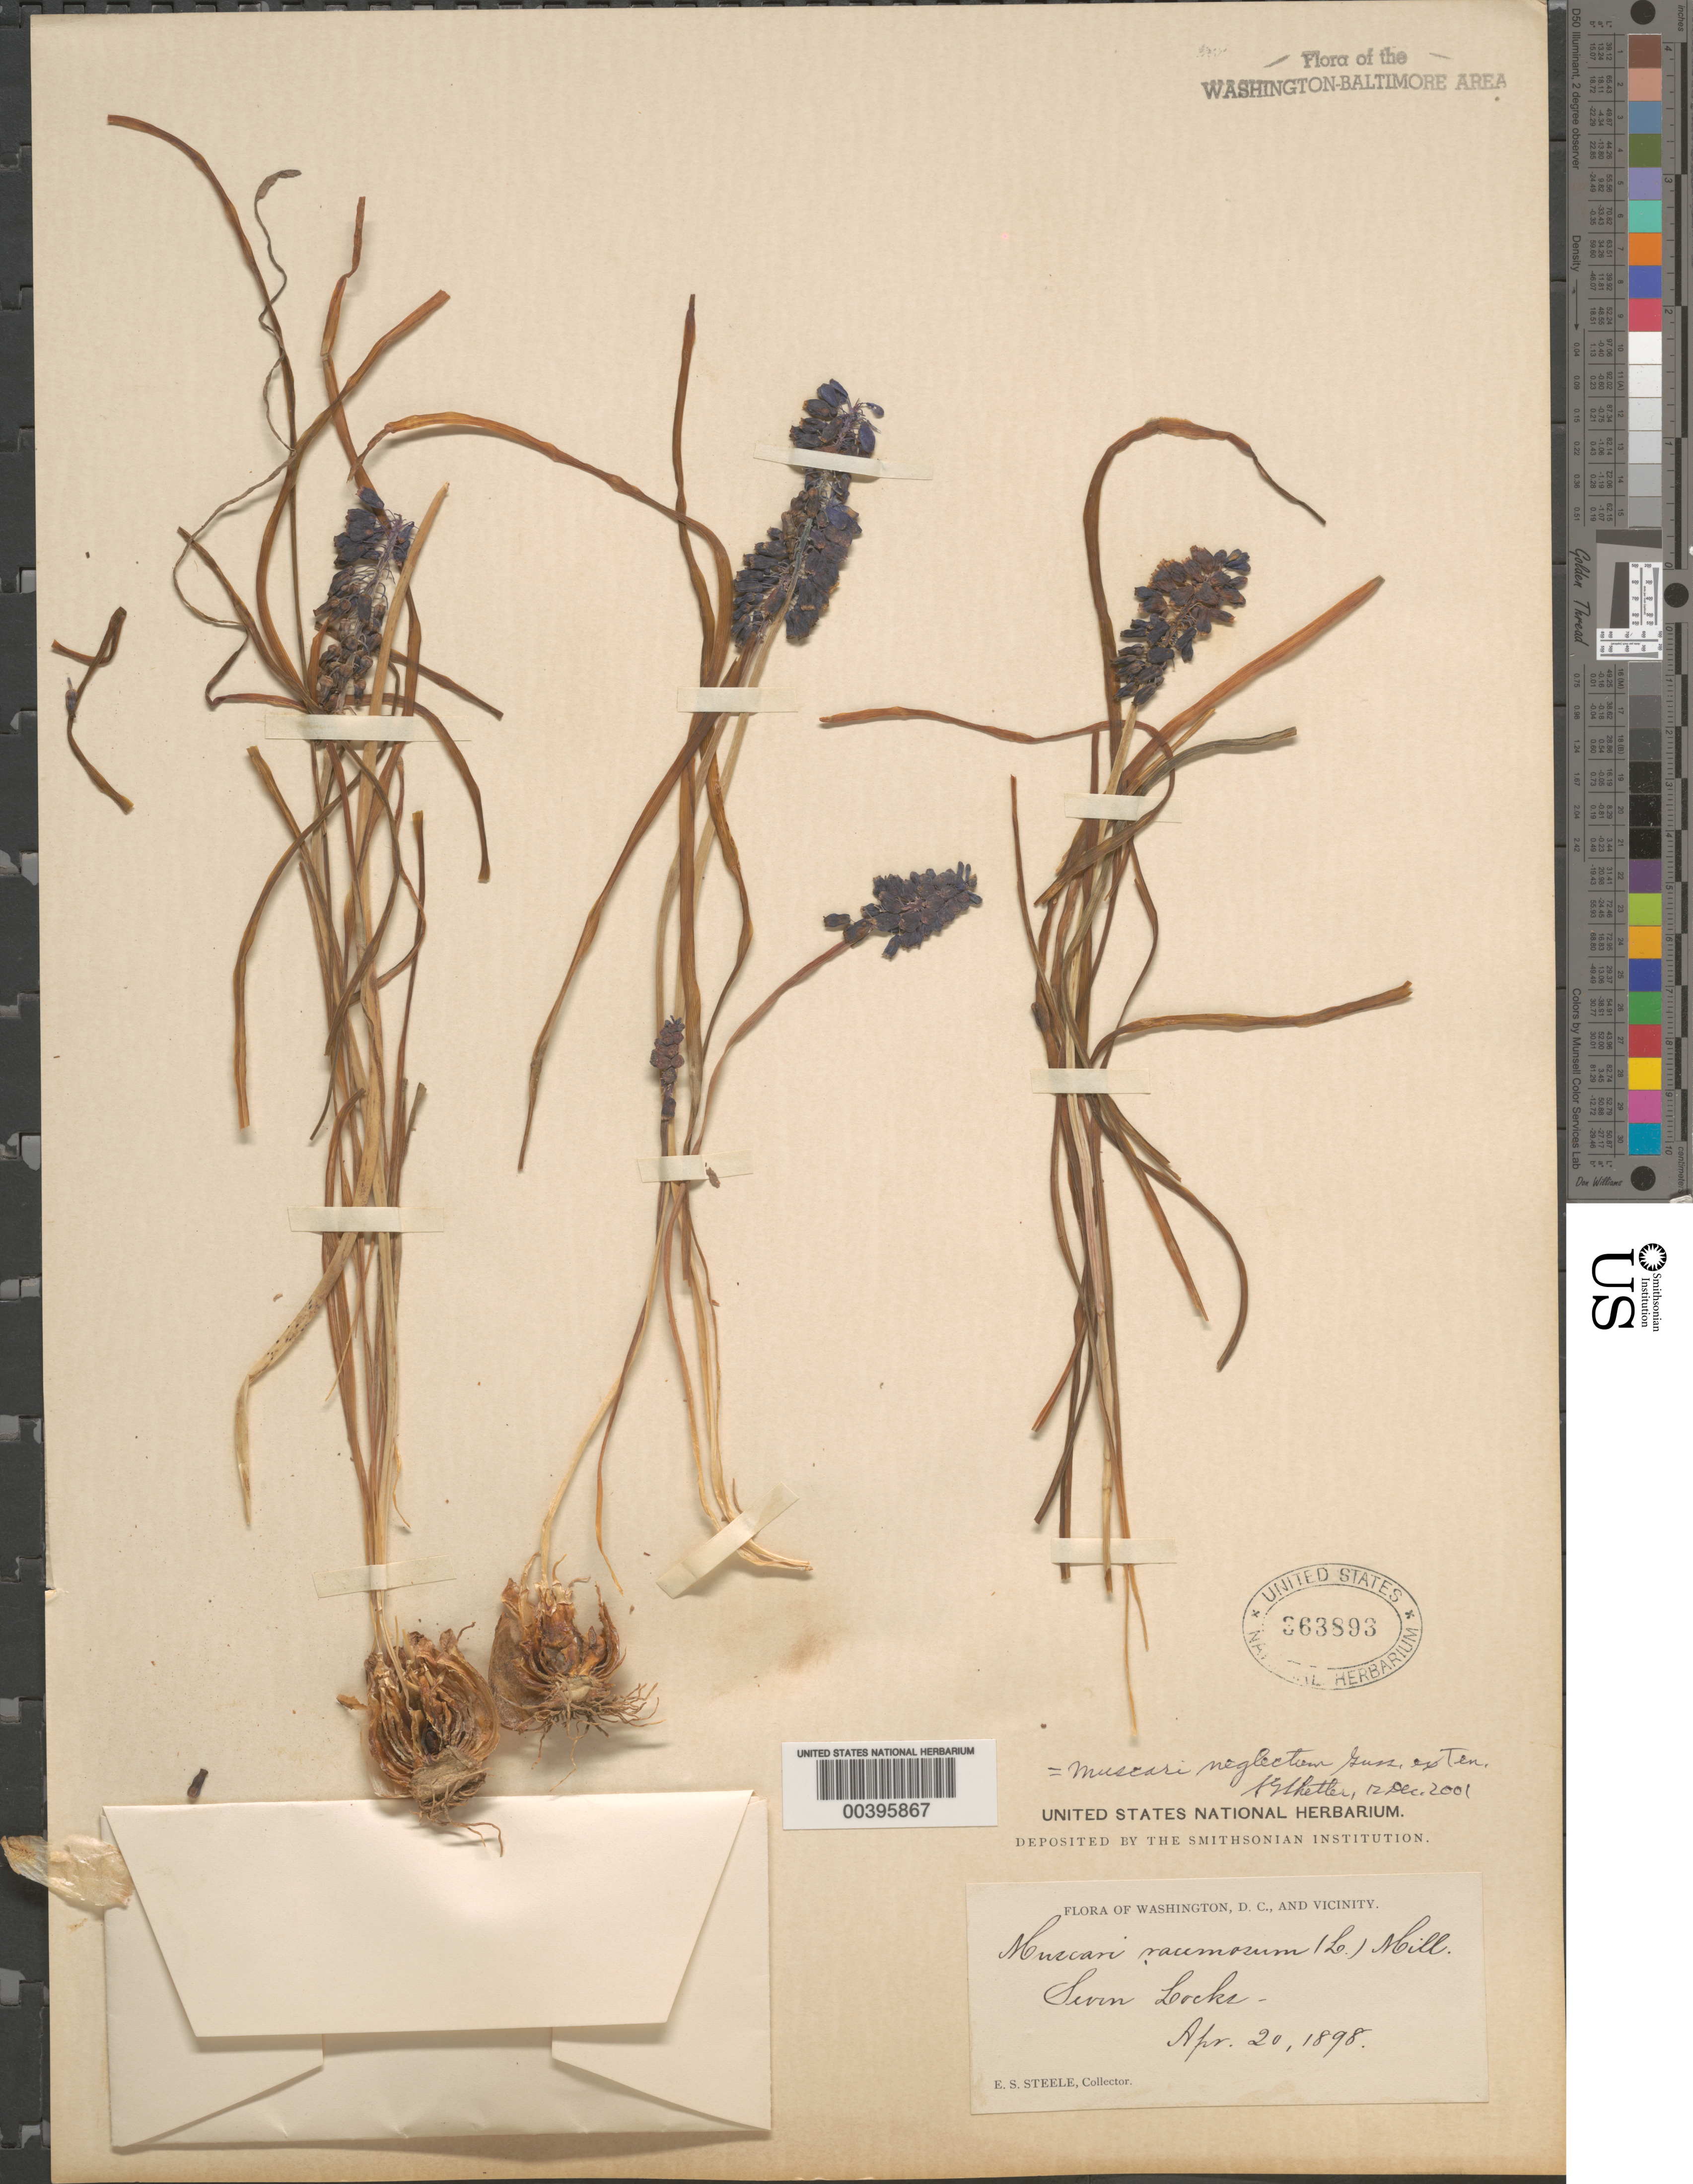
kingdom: Plantae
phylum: Tracheophyta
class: Liliopsida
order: Asparagales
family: Asparagaceae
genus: Muscari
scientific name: Muscari neglectum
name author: Gussone ex Ten.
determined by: Shetler, Stanwyn G., (US), NMNH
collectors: E. Steele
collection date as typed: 20 Apr 1898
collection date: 1898-04-20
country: United States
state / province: Maryland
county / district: Montgomery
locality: Seven Locks C. & O. Canal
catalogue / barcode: US 363893